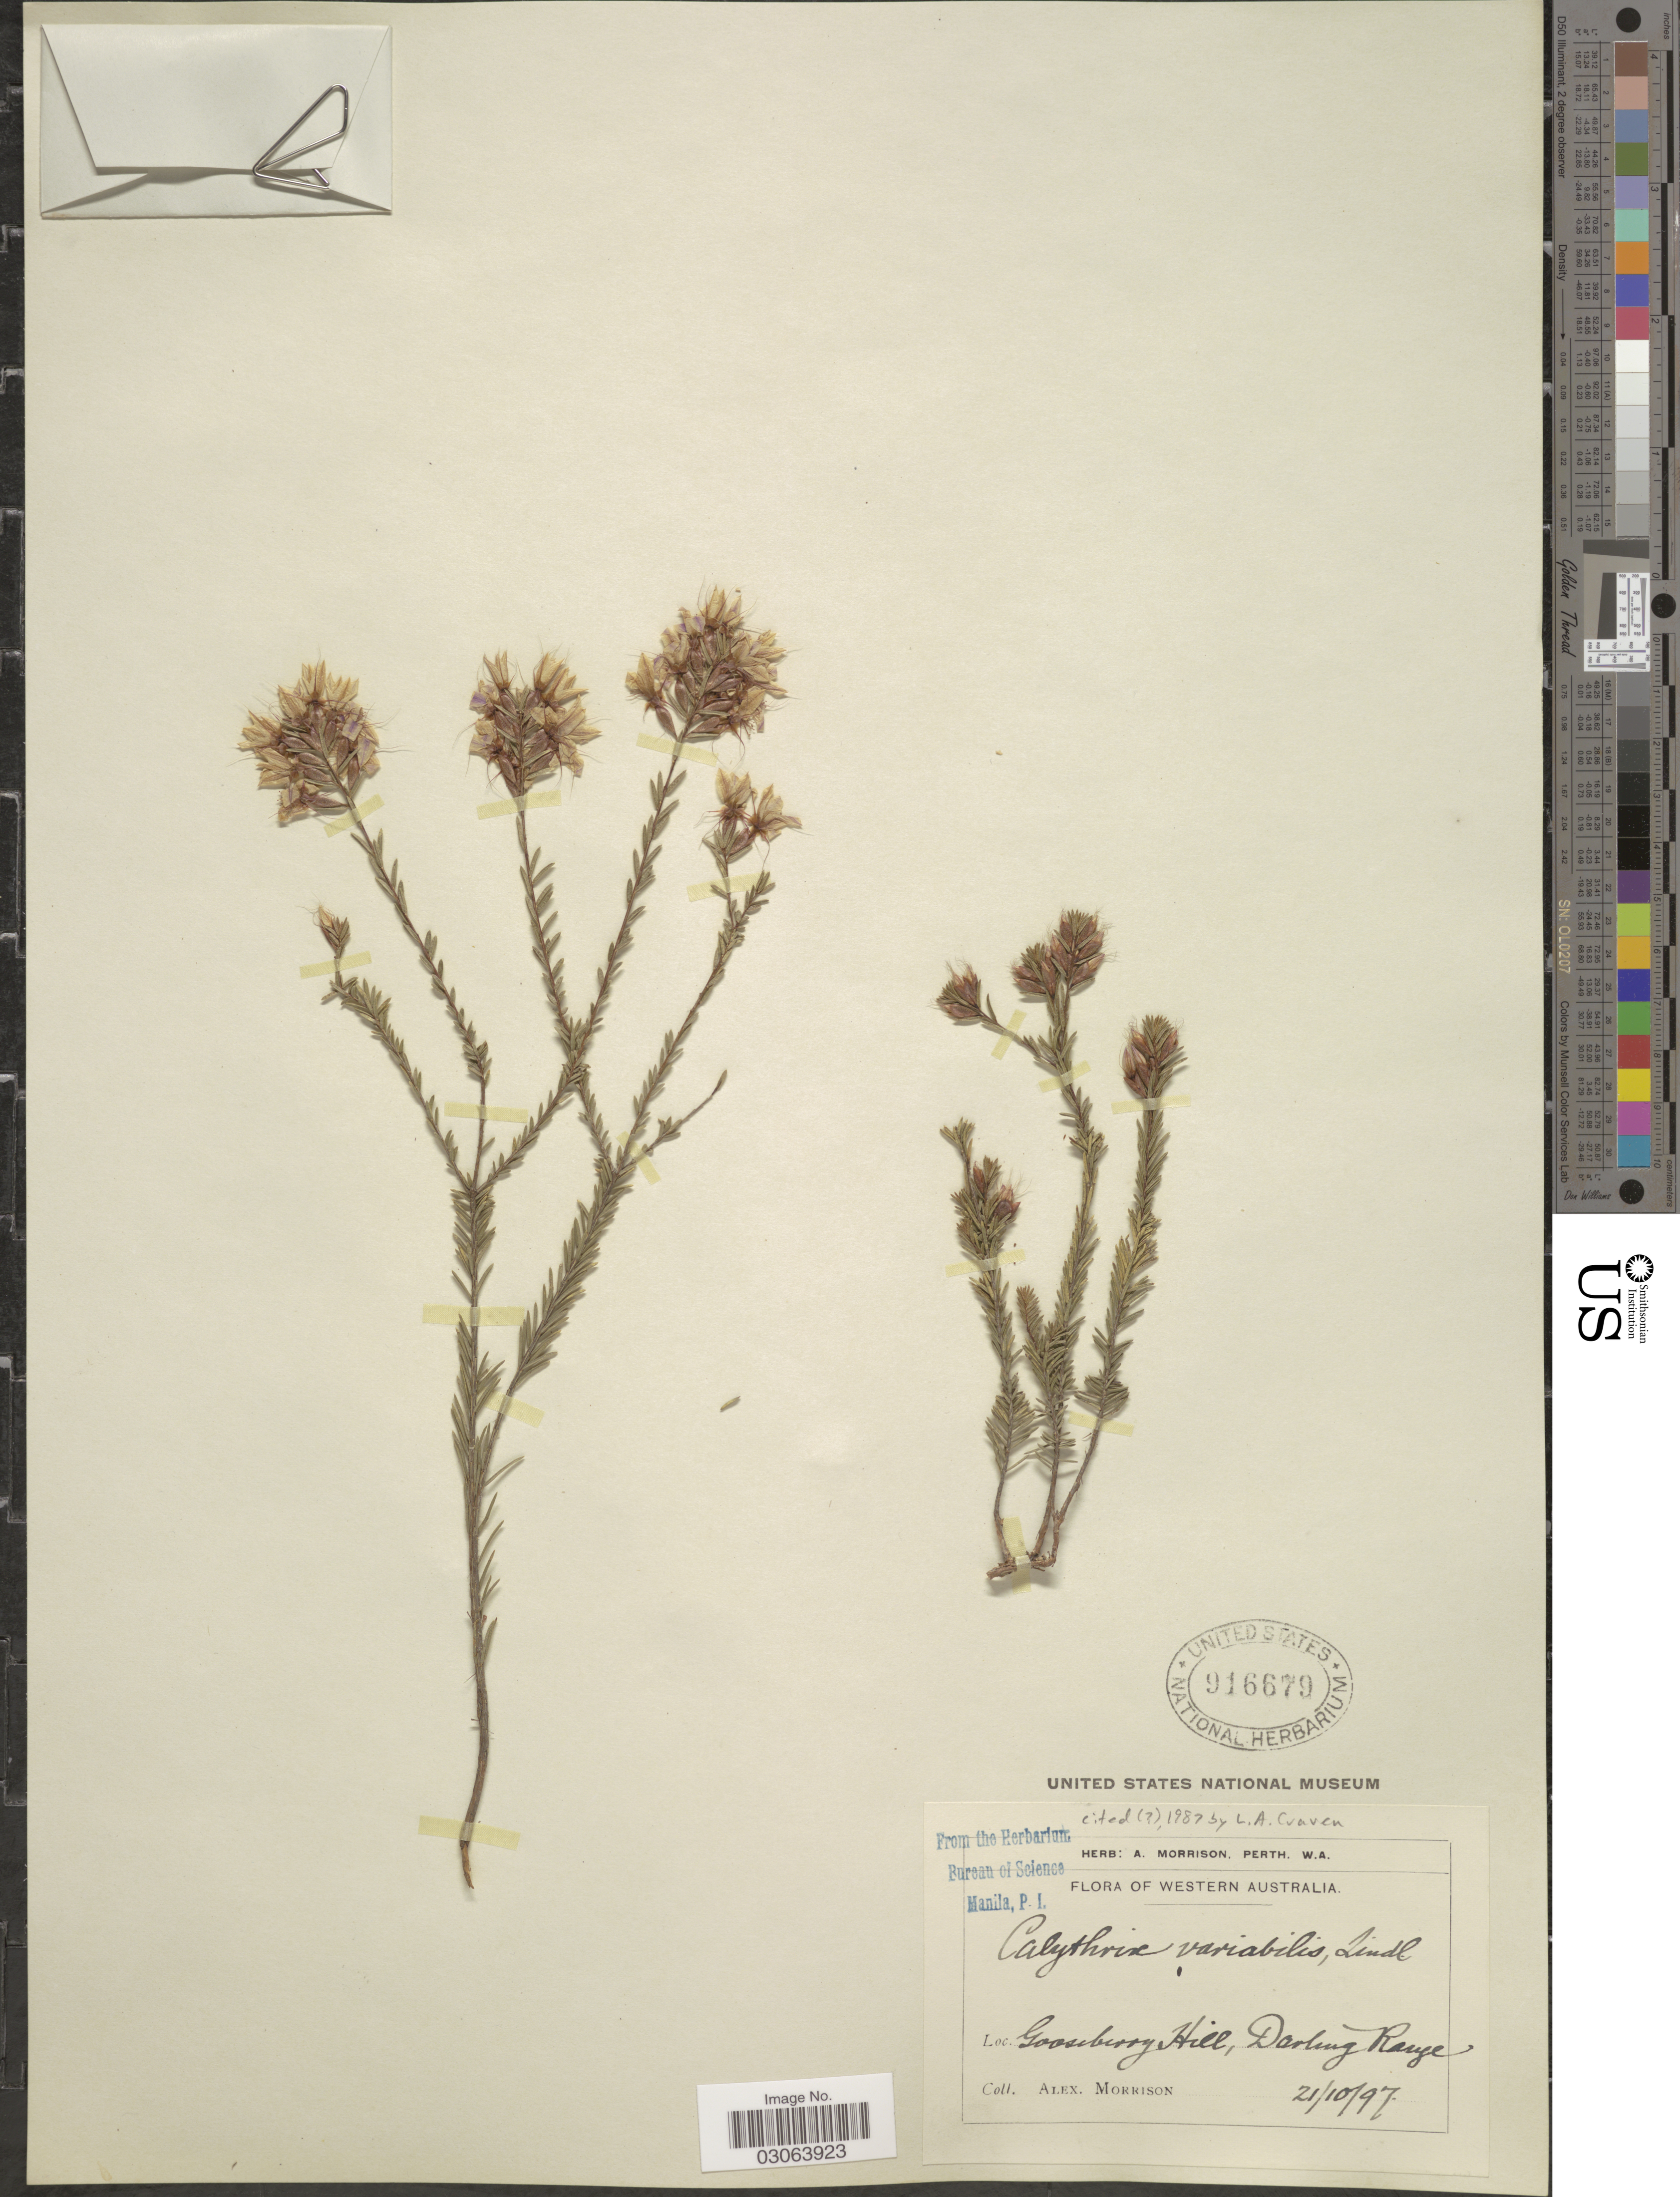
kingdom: Plantae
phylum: Tracheophyta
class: Magnoliopsida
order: Myrtales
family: Myrtaceae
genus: Calytrix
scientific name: Calytrix variabilis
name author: Lindl.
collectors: A. Morrison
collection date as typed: Transcribed d/m/y: 21/10/97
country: Australia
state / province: Western Australia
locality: Gooseberry Hill, Darling Range.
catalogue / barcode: US 916679